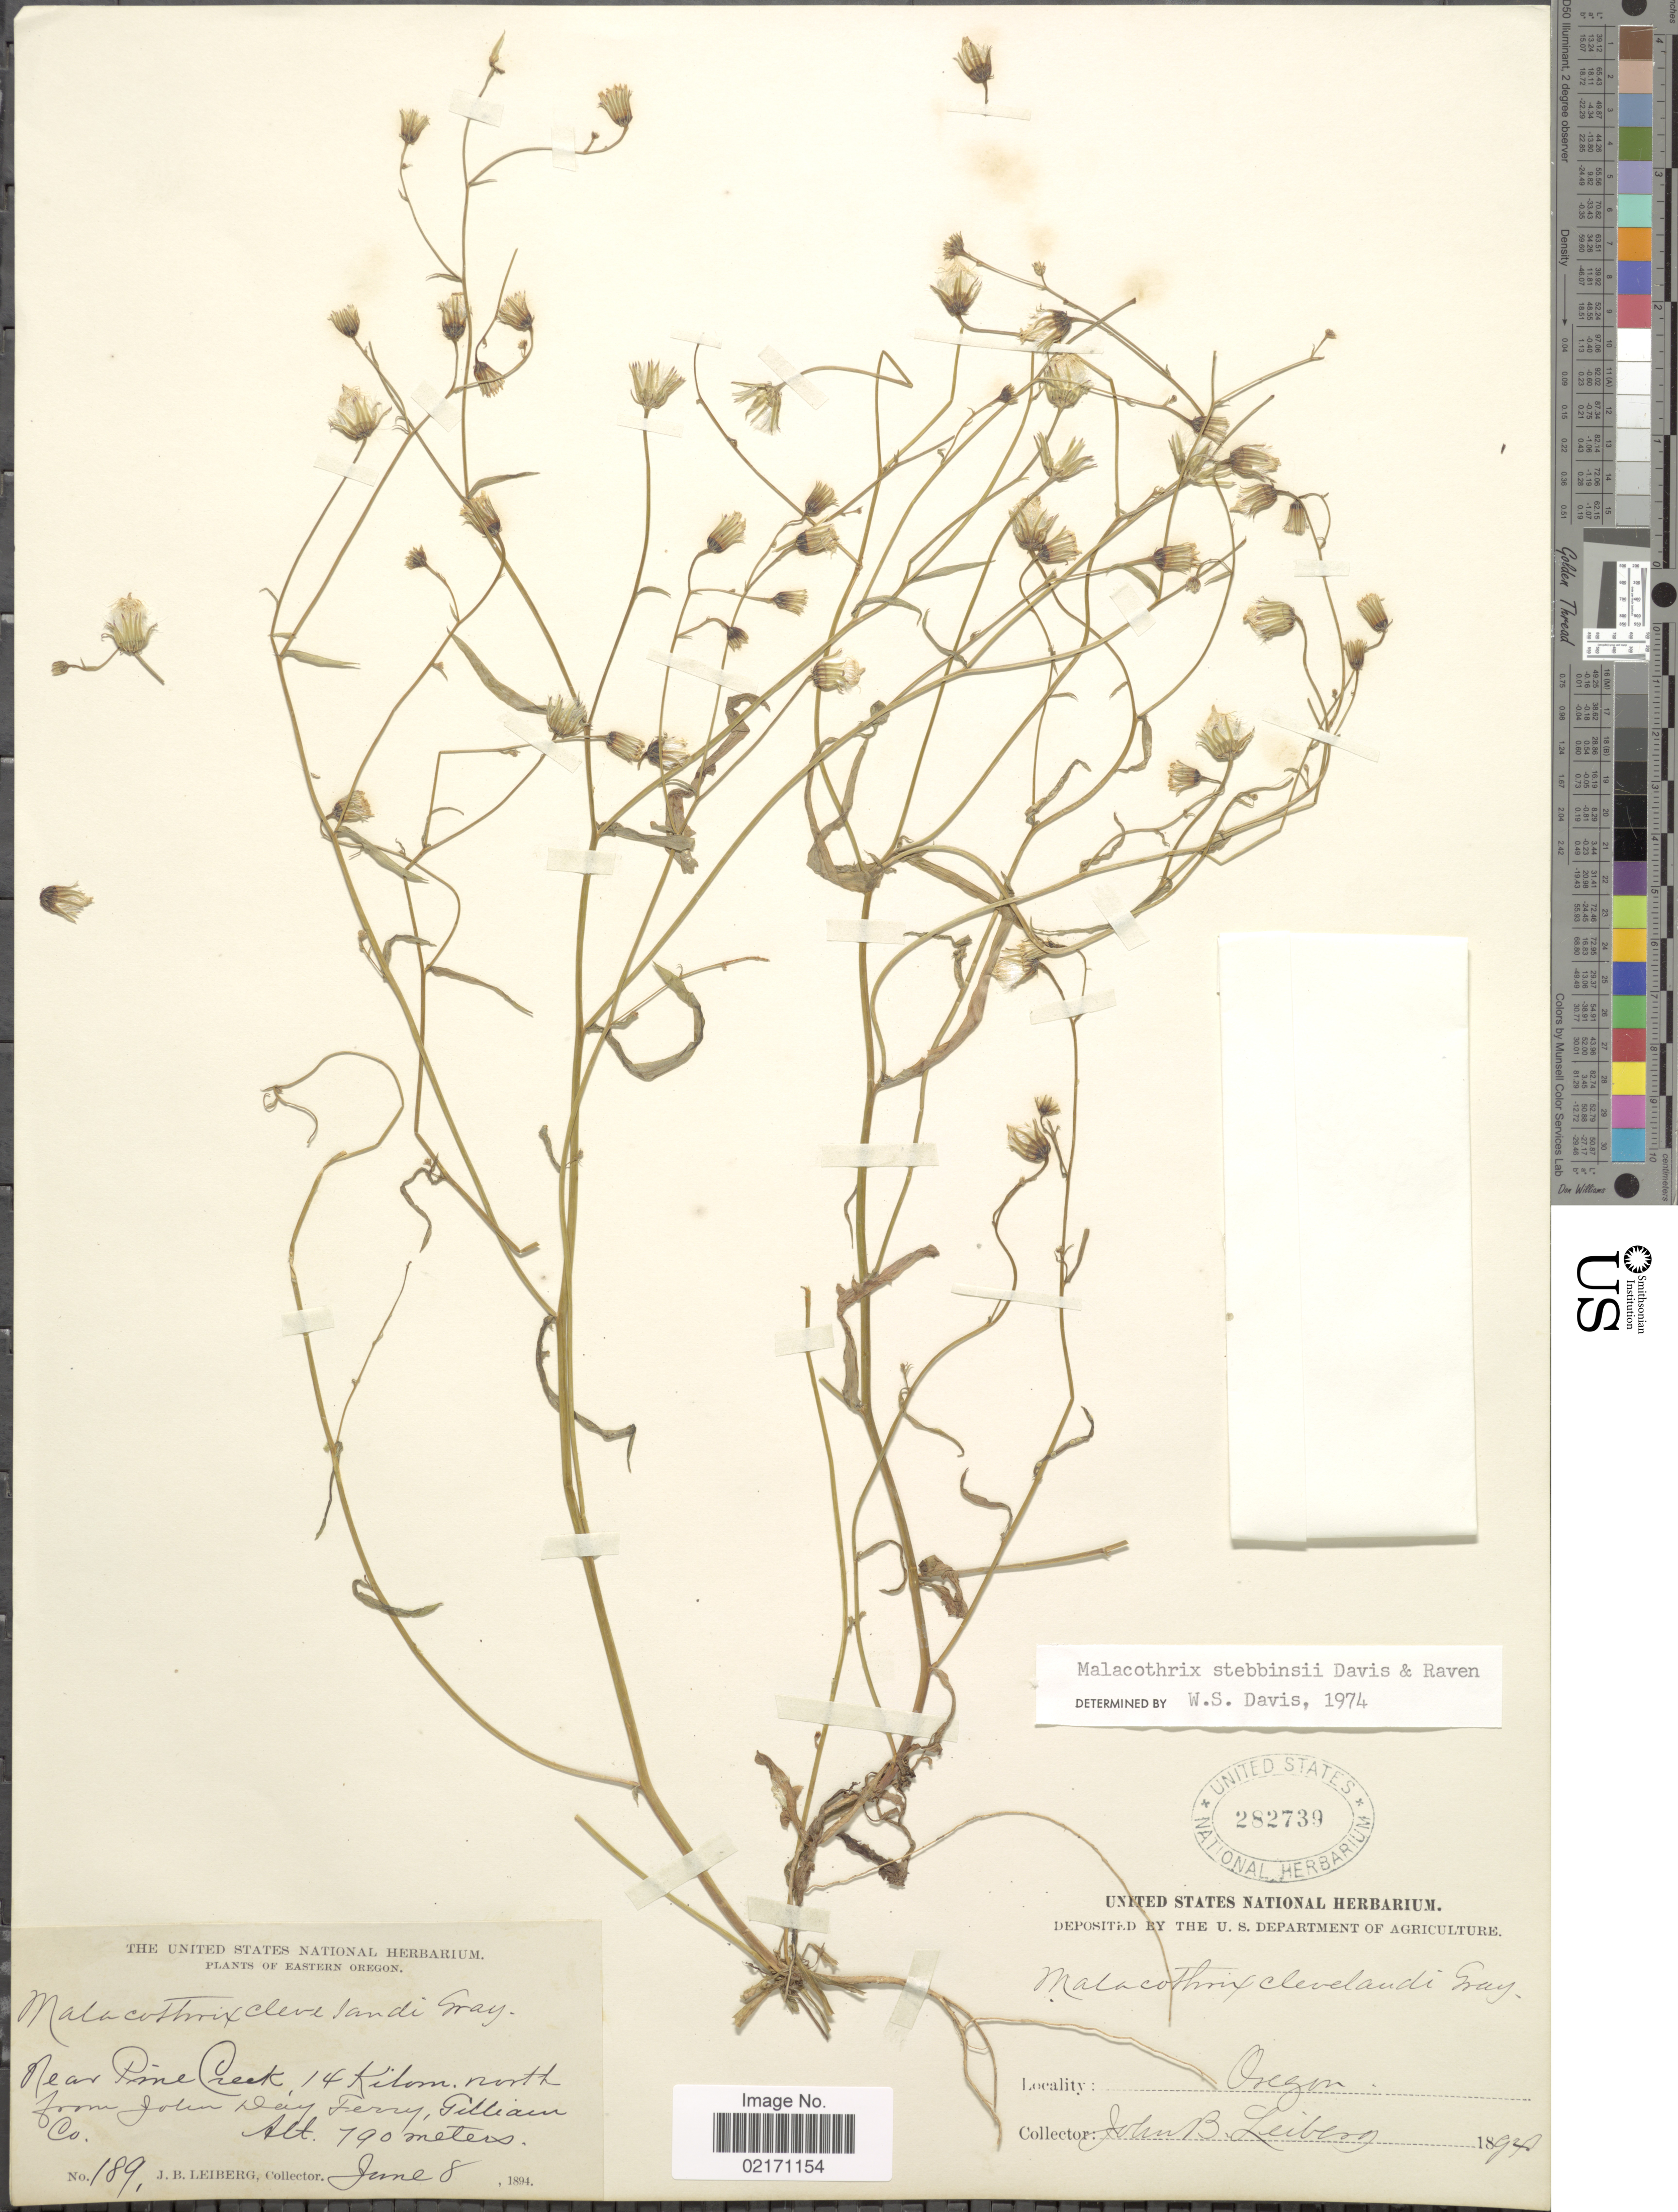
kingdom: Plantae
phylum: Tracheophyta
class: Magnoliopsida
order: Asterales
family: Asteraceae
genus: Malacothrix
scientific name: Malacothrix stebbinsii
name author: W.S. Davis & P.H. Raven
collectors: J. Leiberg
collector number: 189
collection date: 1894-06-08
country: United States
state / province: Oregon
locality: Eastern Oregon, near Pine Creek, 14 km. north from Jolin Day Ferry, Gillian Co.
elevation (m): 790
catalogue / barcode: US 282739